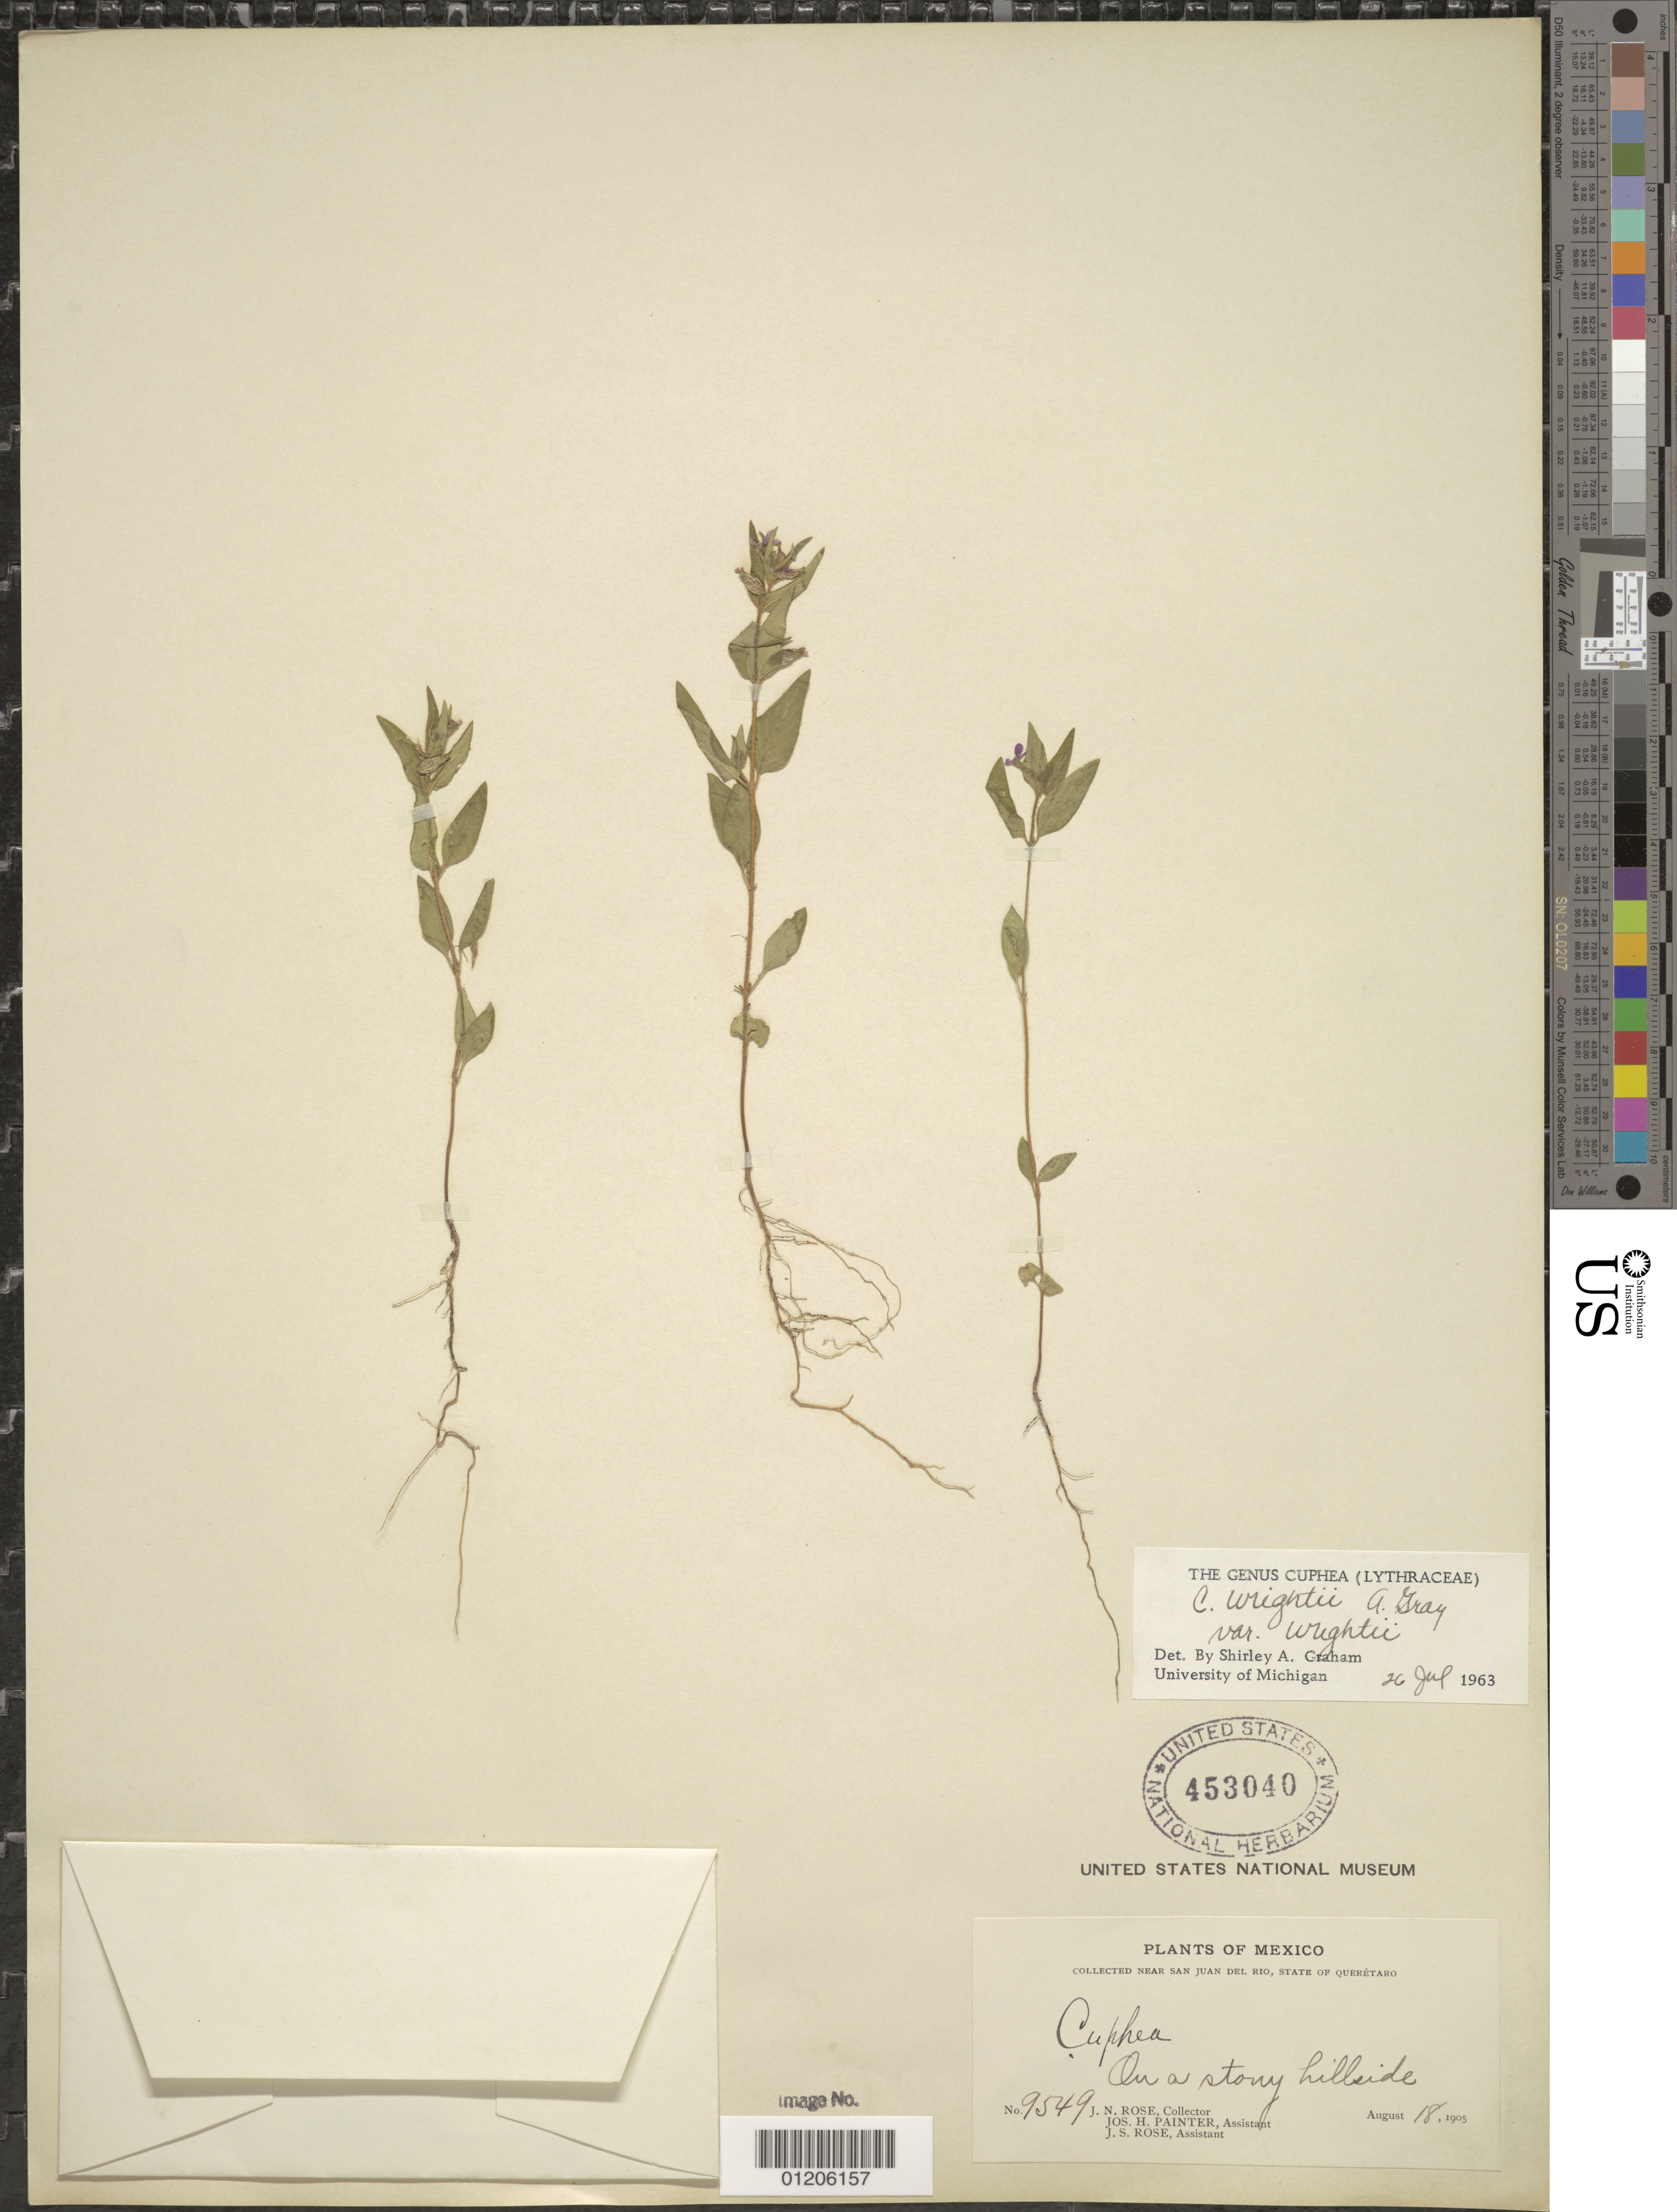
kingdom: Plantae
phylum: Tracheophyta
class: Magnoliopsida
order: Myrtales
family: Lythraceae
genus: Cuphea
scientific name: Cuphea wrightii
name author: A. Gray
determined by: Graham, S.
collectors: J. N. Rose, J. H. Painter & J. S. Rose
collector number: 9549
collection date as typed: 18 Aug 1905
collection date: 1905-08-18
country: Mexico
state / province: Querétaro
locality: Near San Juan del Rio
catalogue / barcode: US 453040